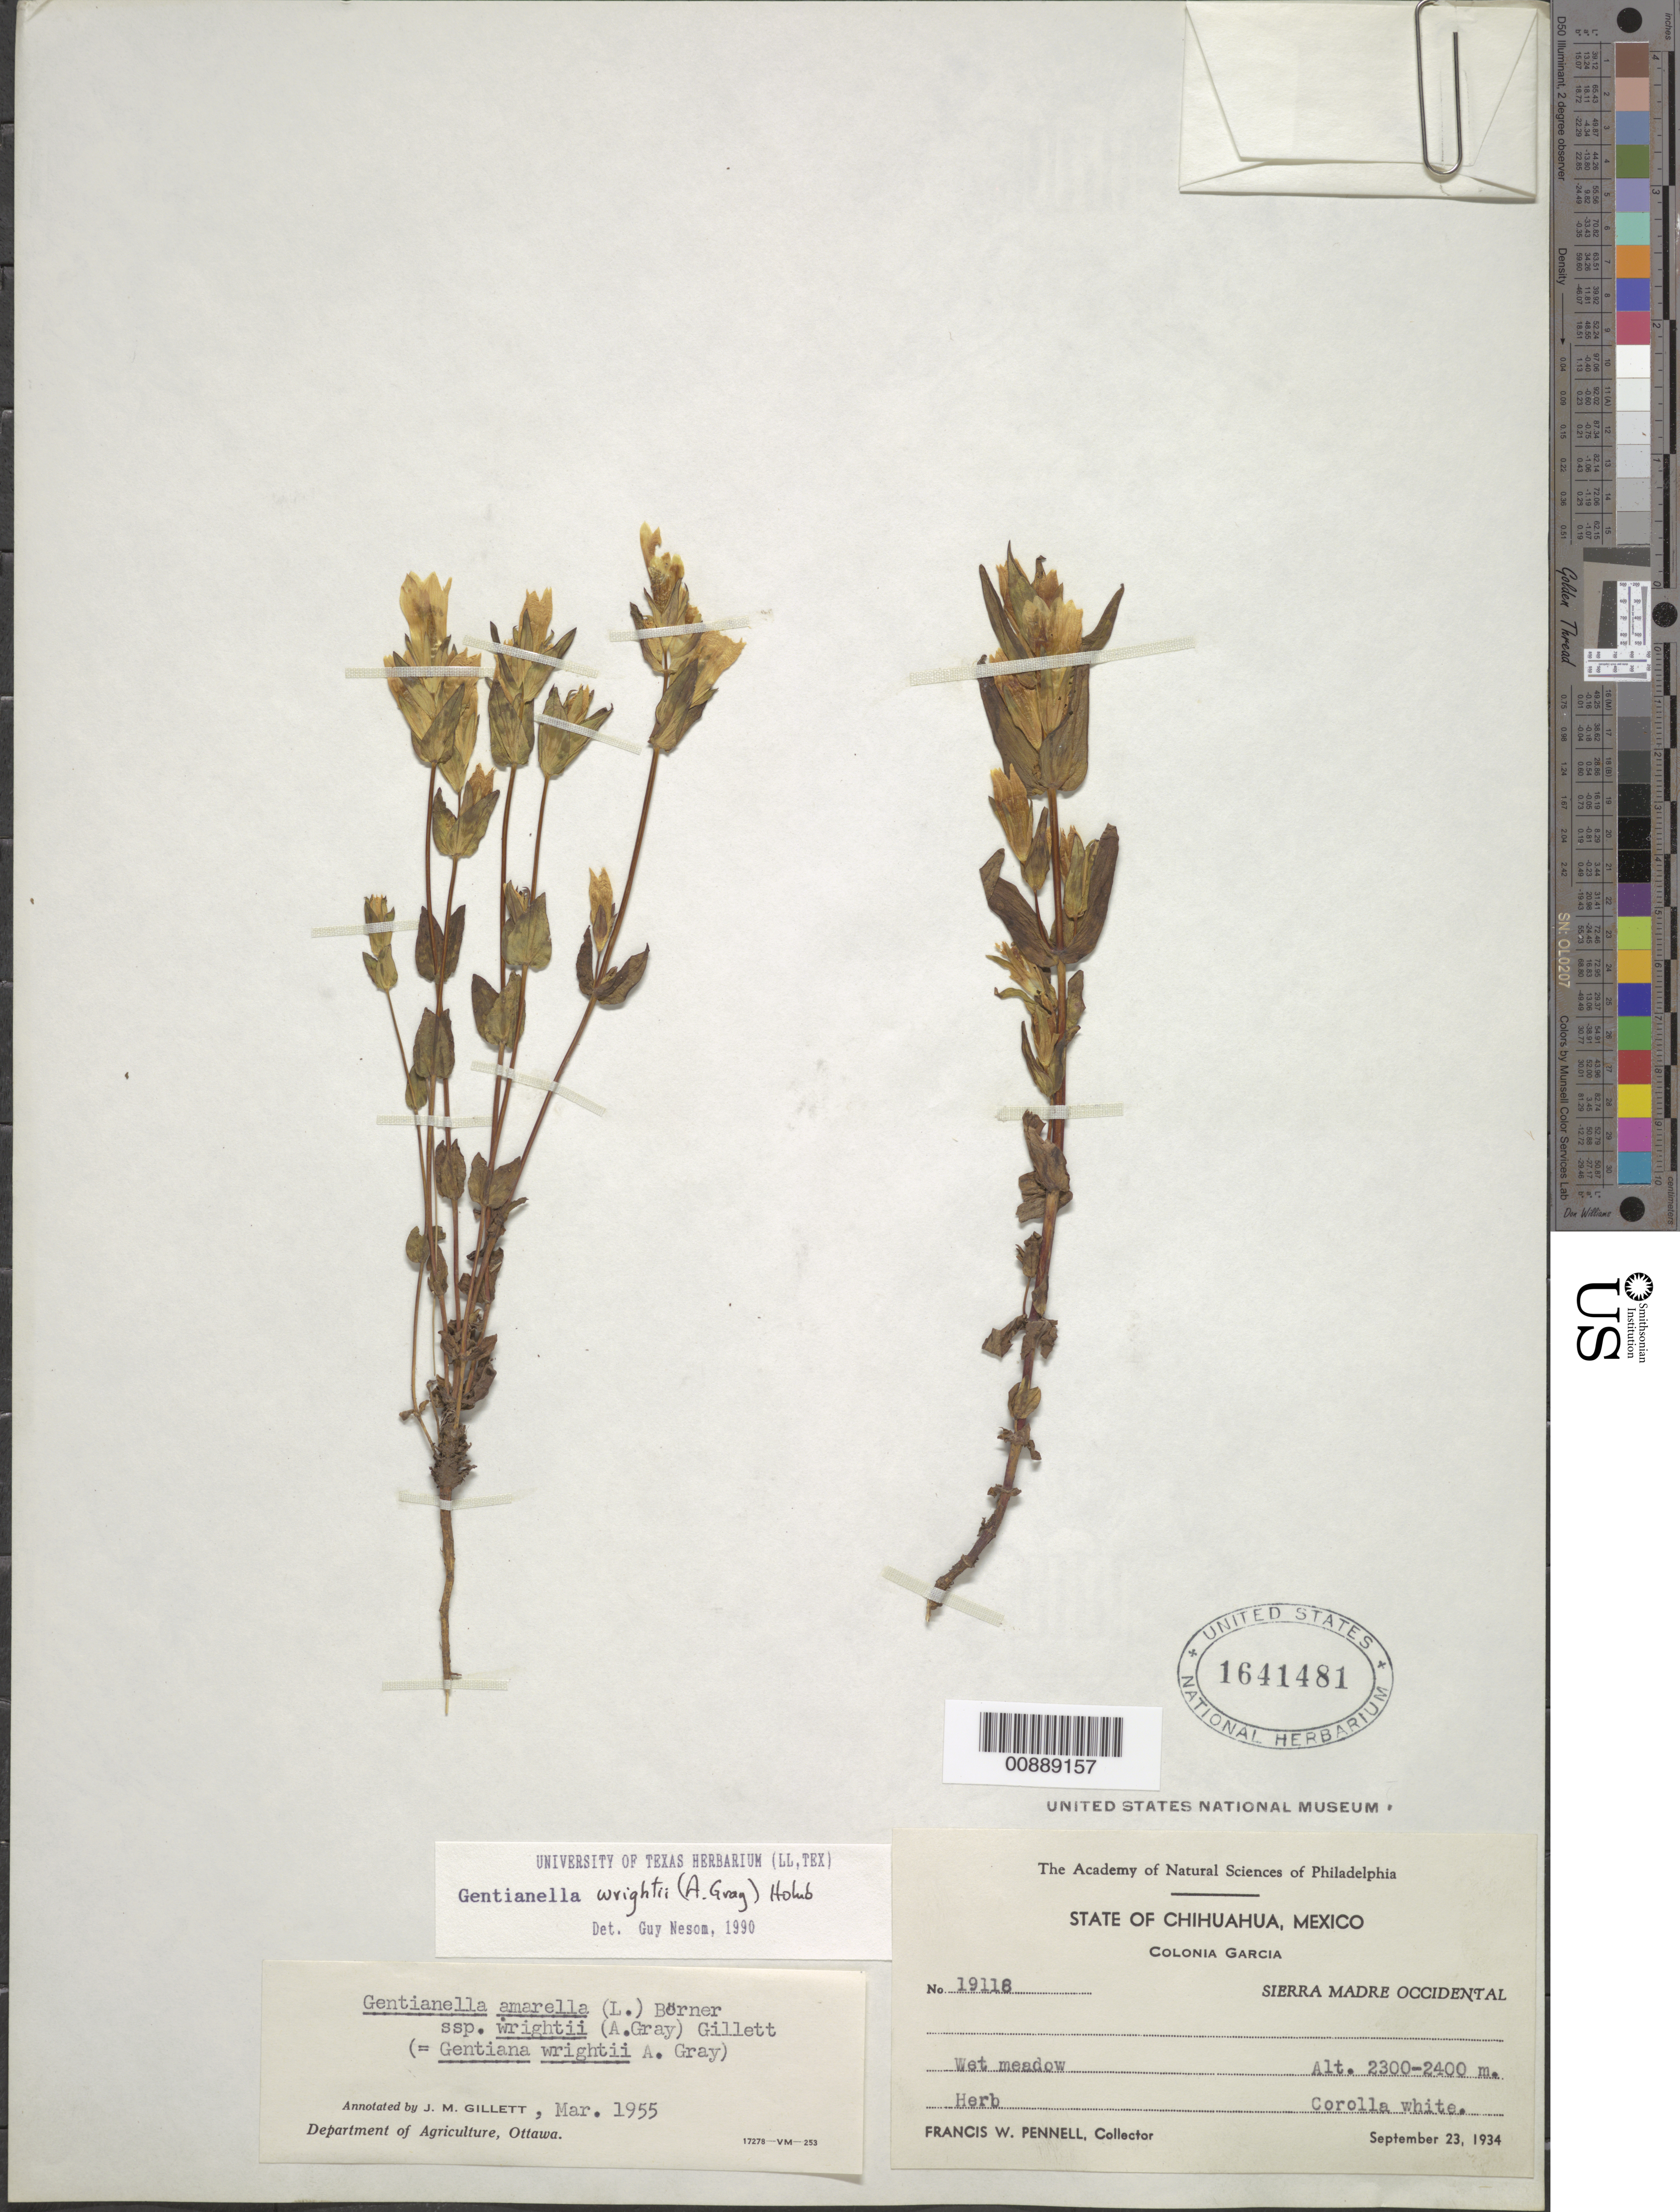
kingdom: Plantae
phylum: Tracheophyta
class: Magnoliopsida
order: Gentianales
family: Gentianaceae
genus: Gentianella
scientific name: Gentianella wrightii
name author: (A. Gray) Holub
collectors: F. W. Pennell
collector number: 19118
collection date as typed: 23 Sep 1934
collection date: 1934-09-23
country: Mexico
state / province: Chihuahua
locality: Colonia García, Sierra Madre Occidental, Chihuahua.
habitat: Wet meadow.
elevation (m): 2400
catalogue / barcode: US 1641481